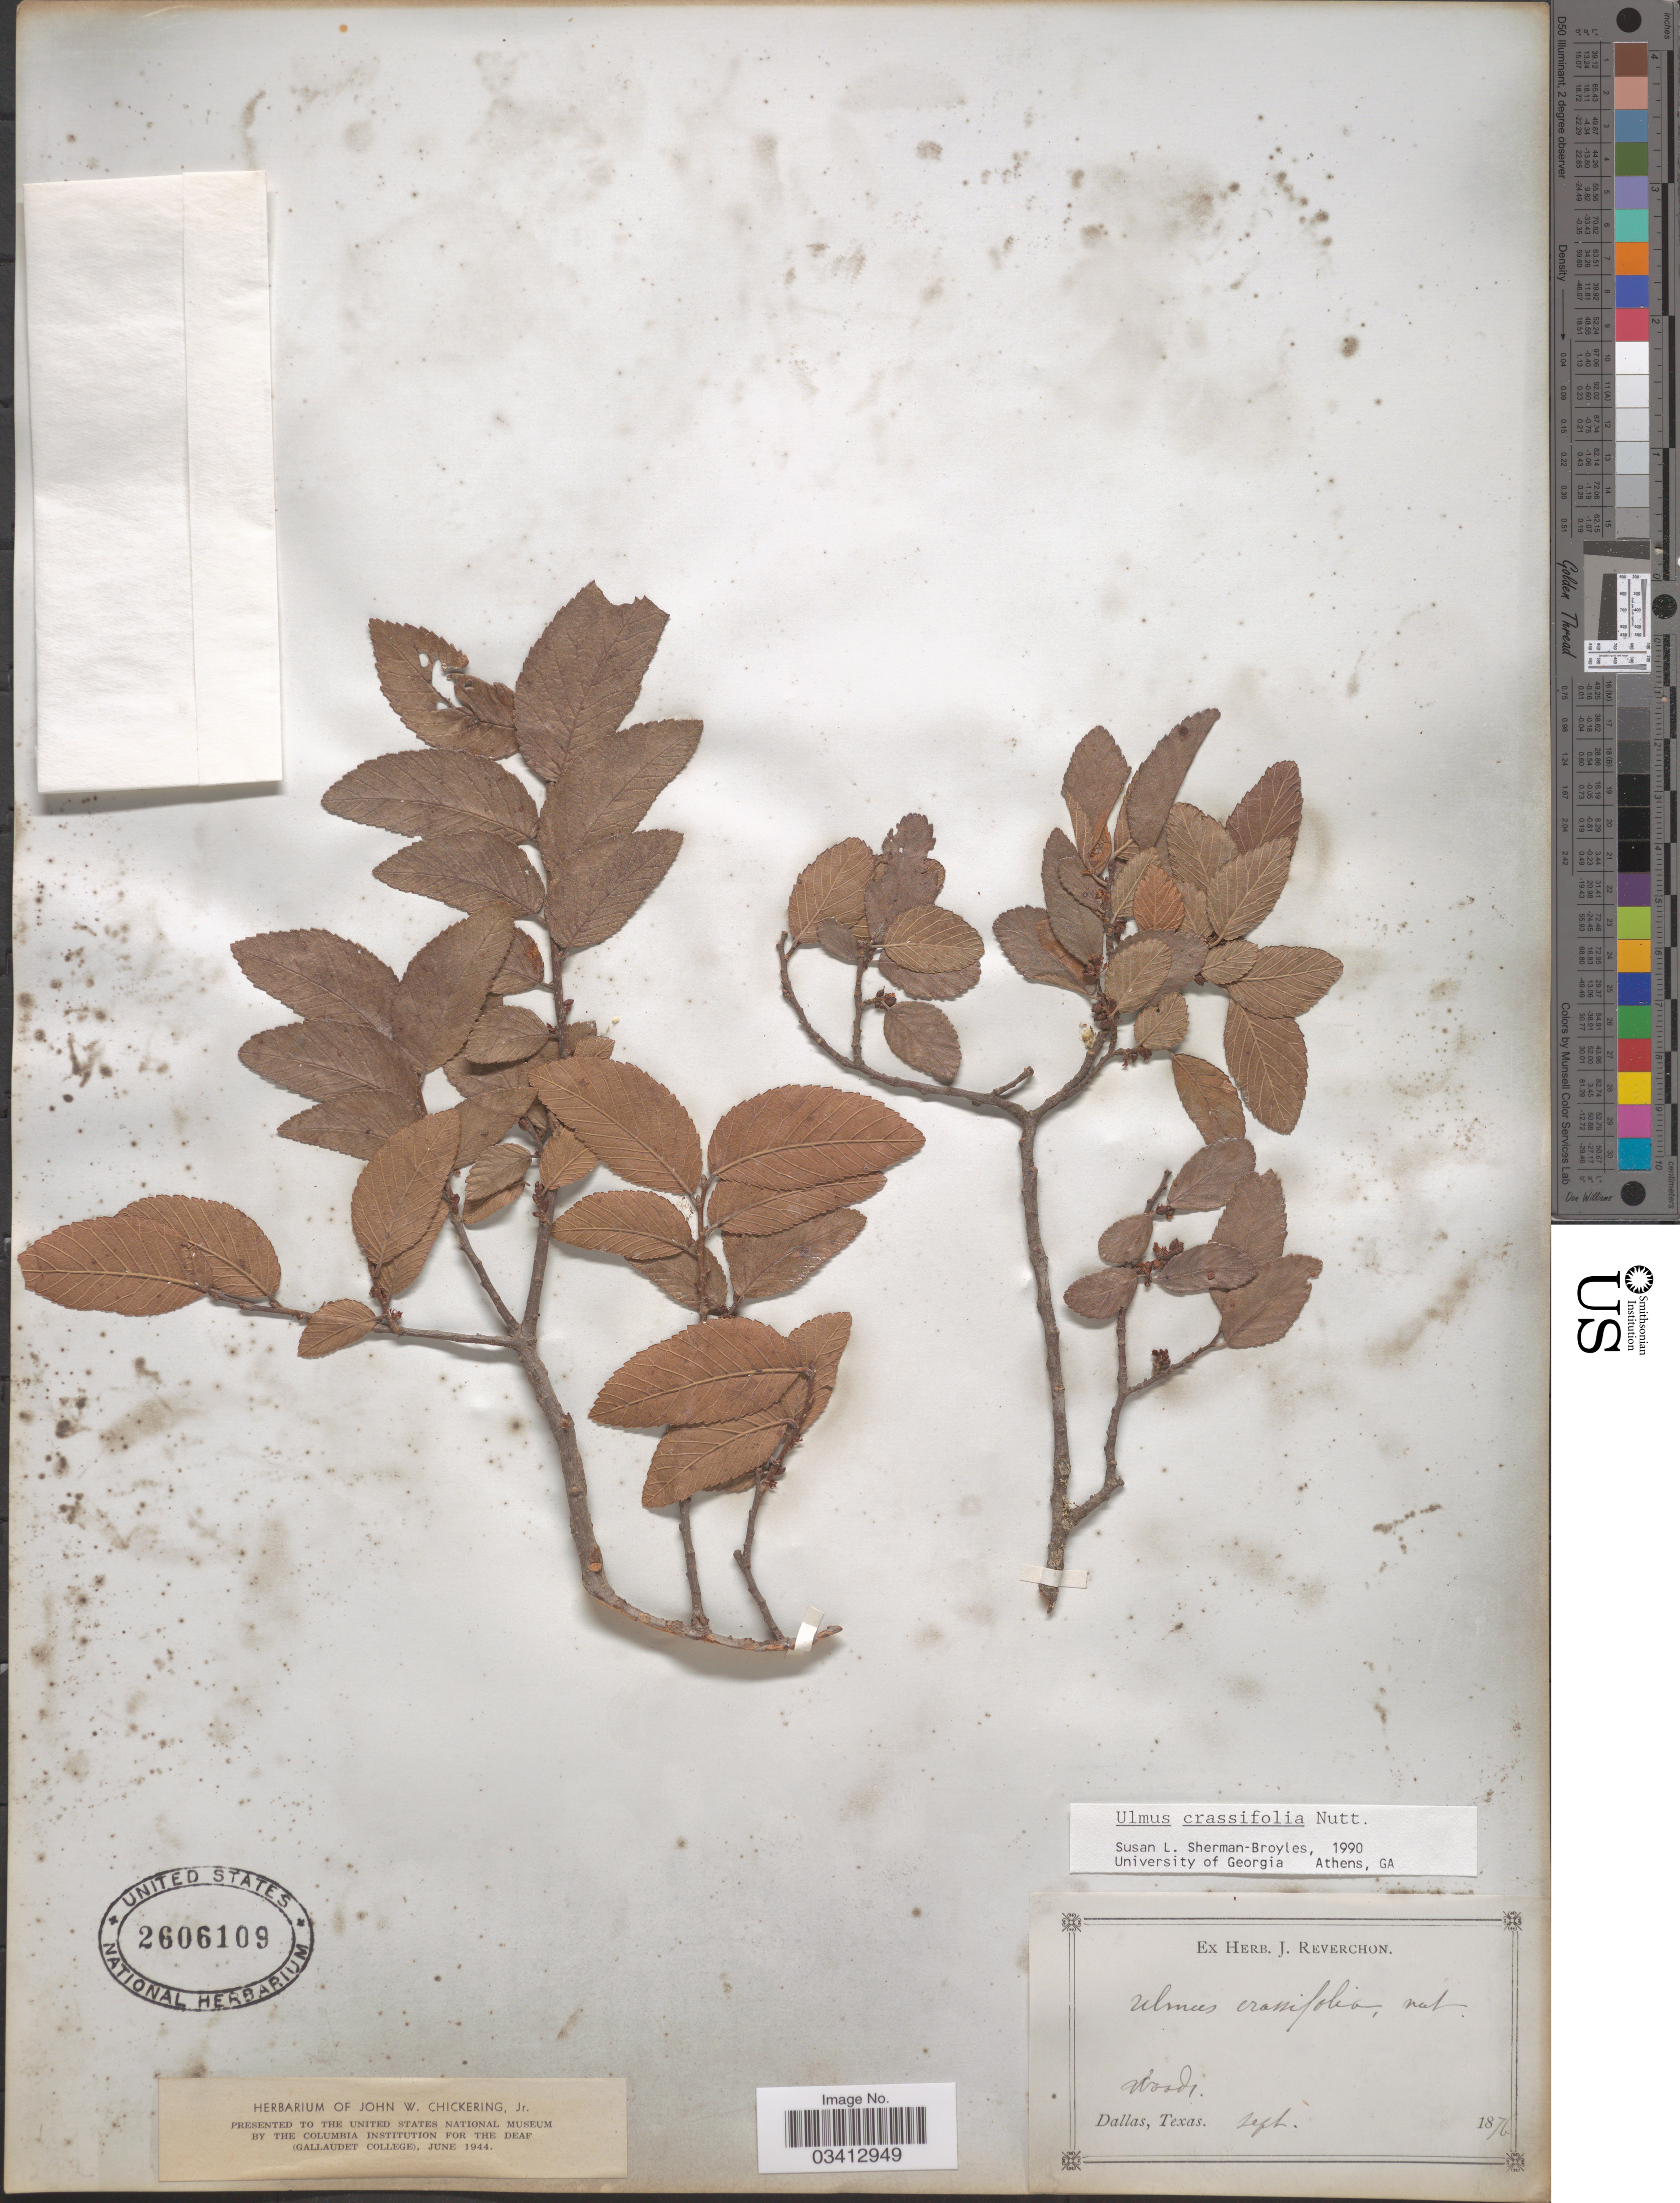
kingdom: Plantae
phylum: Tracheophyta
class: Magnoliopsida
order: Rosales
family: Ulmaceae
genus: Ulmus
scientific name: Ulmus crassifolia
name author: Nutt.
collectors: ex herb. J. Reverchon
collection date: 1876-09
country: United States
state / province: Texas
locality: Dallas.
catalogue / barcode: US 2606109